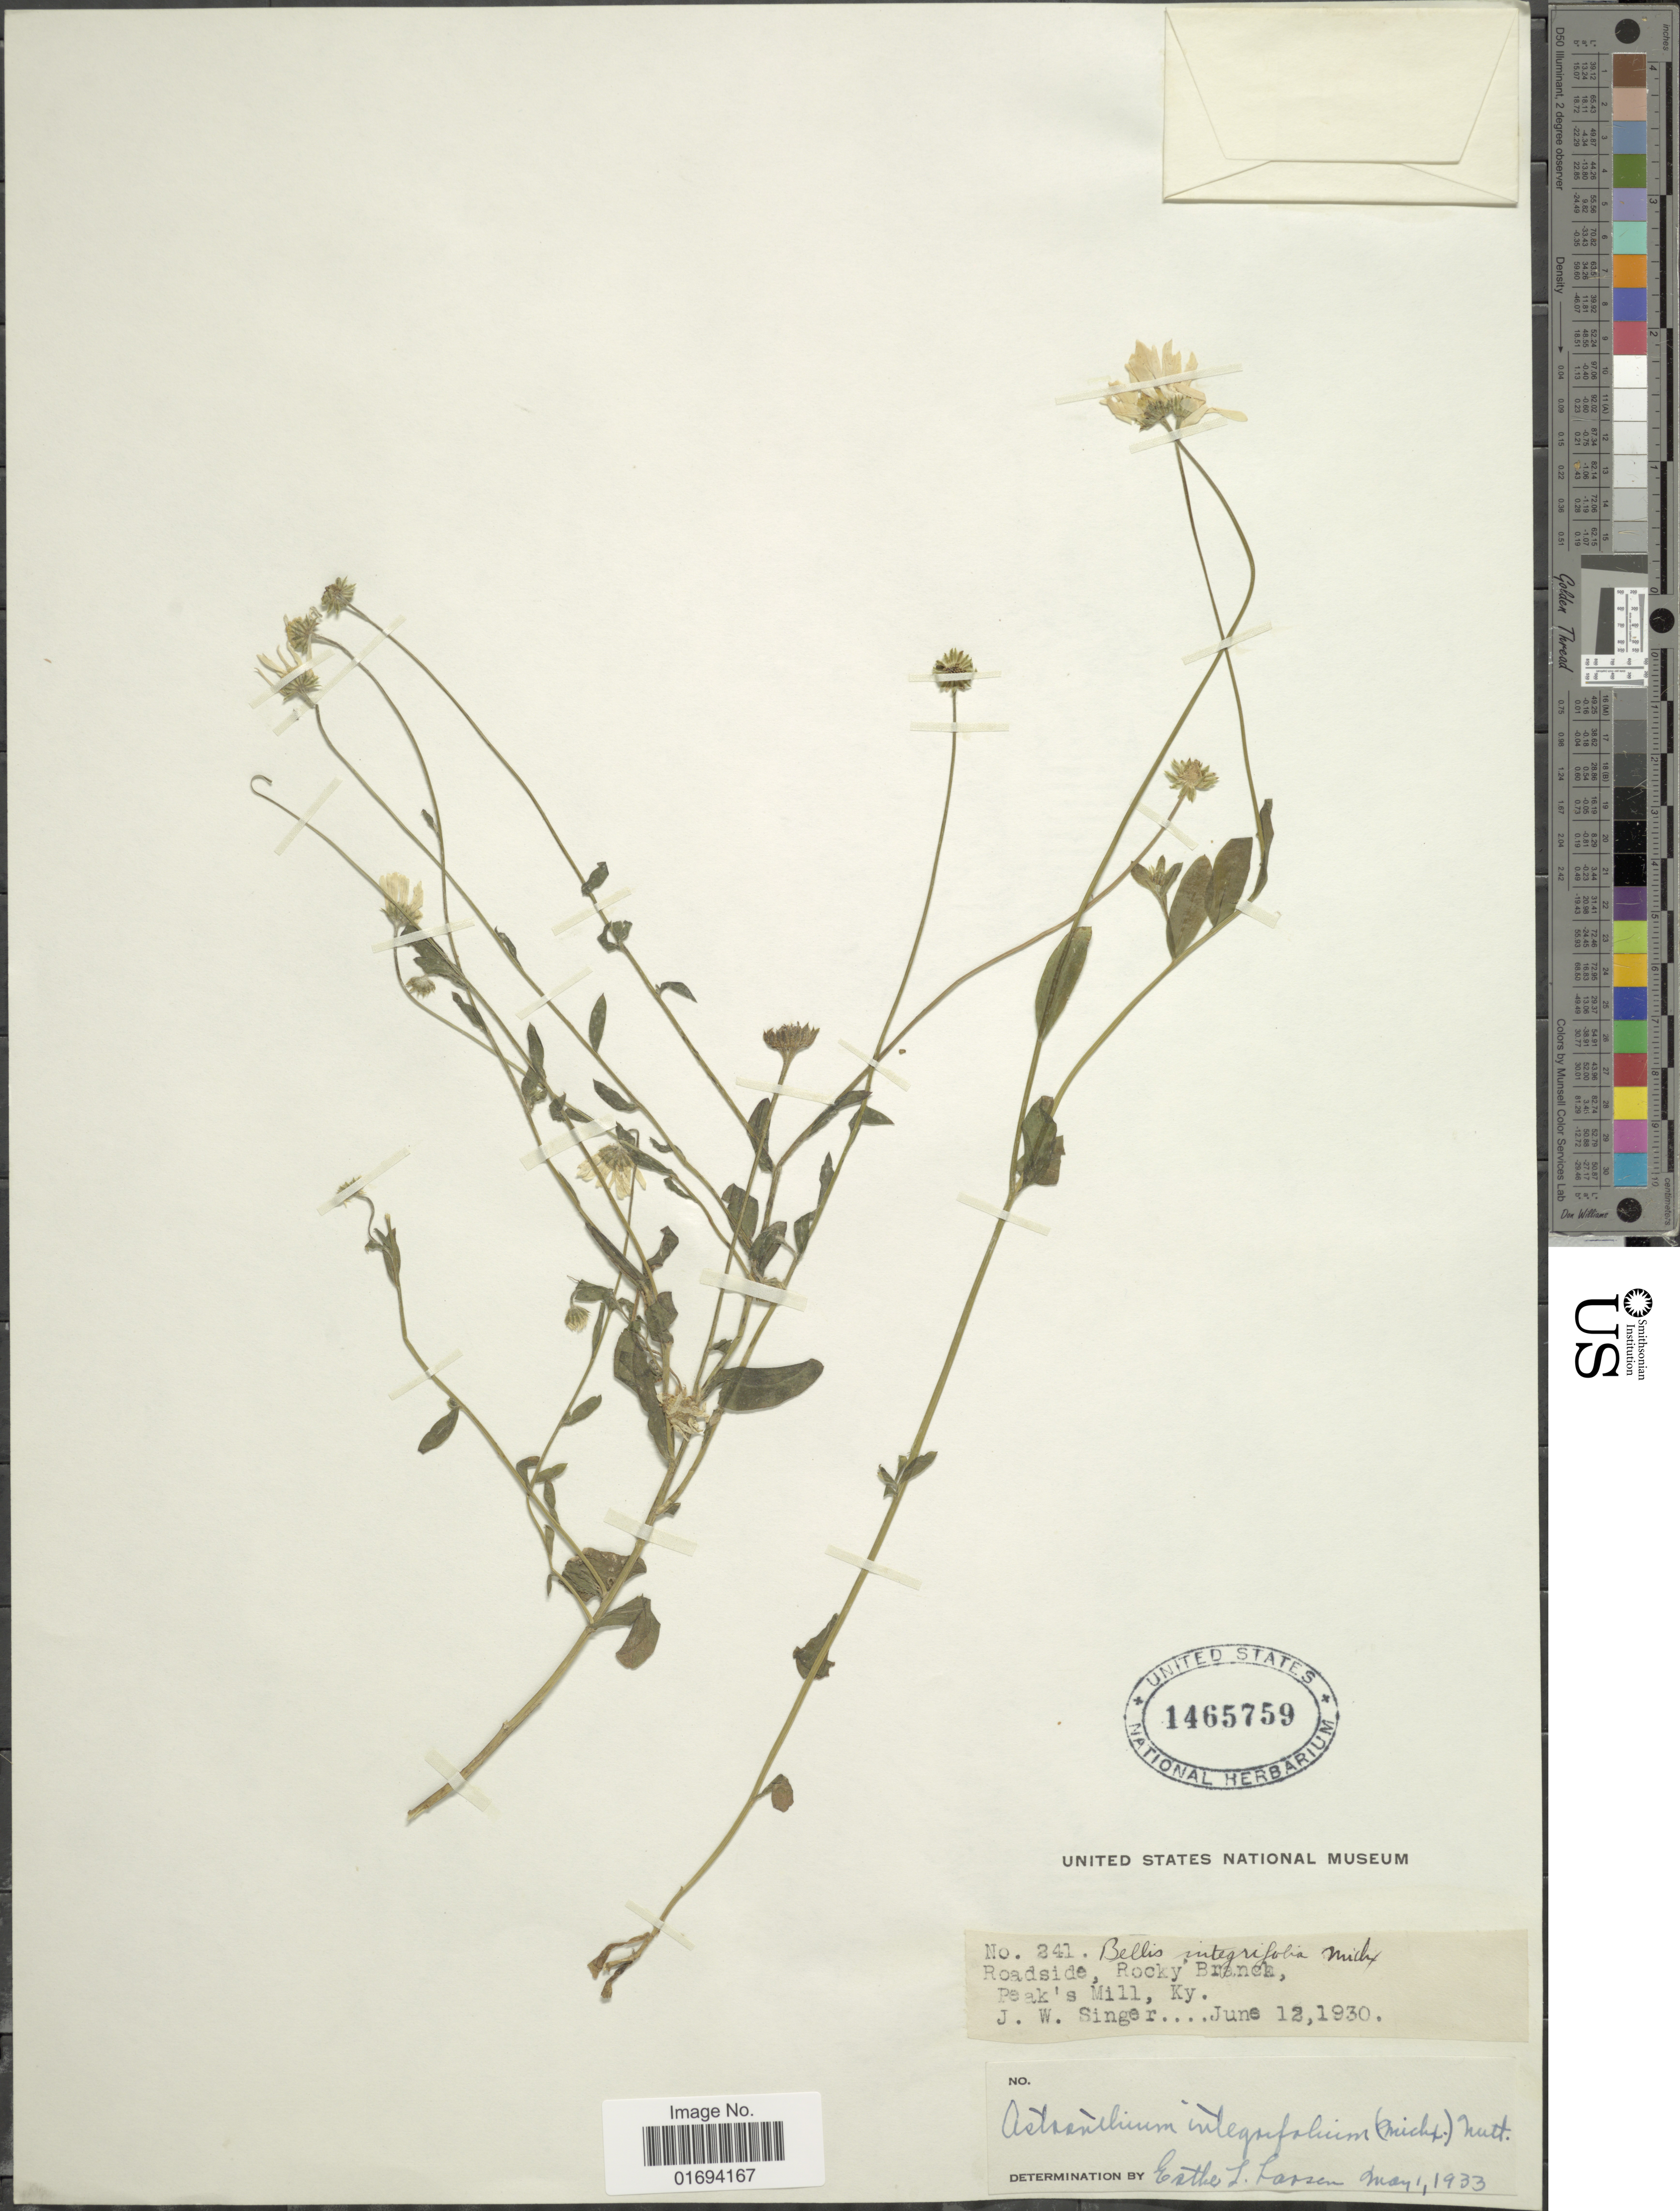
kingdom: Plantae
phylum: Tracheophyta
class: Magnoliopsida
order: Asterales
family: Asteraceae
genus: Astranthium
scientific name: Astranthium integrifolium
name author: (Michx.) Nutt.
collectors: J. EW. Singer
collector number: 241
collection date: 1930-06-12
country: United States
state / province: Kentucky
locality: Roadside, rocky Branch, Peak's Mill, Ky.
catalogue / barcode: US 1465759